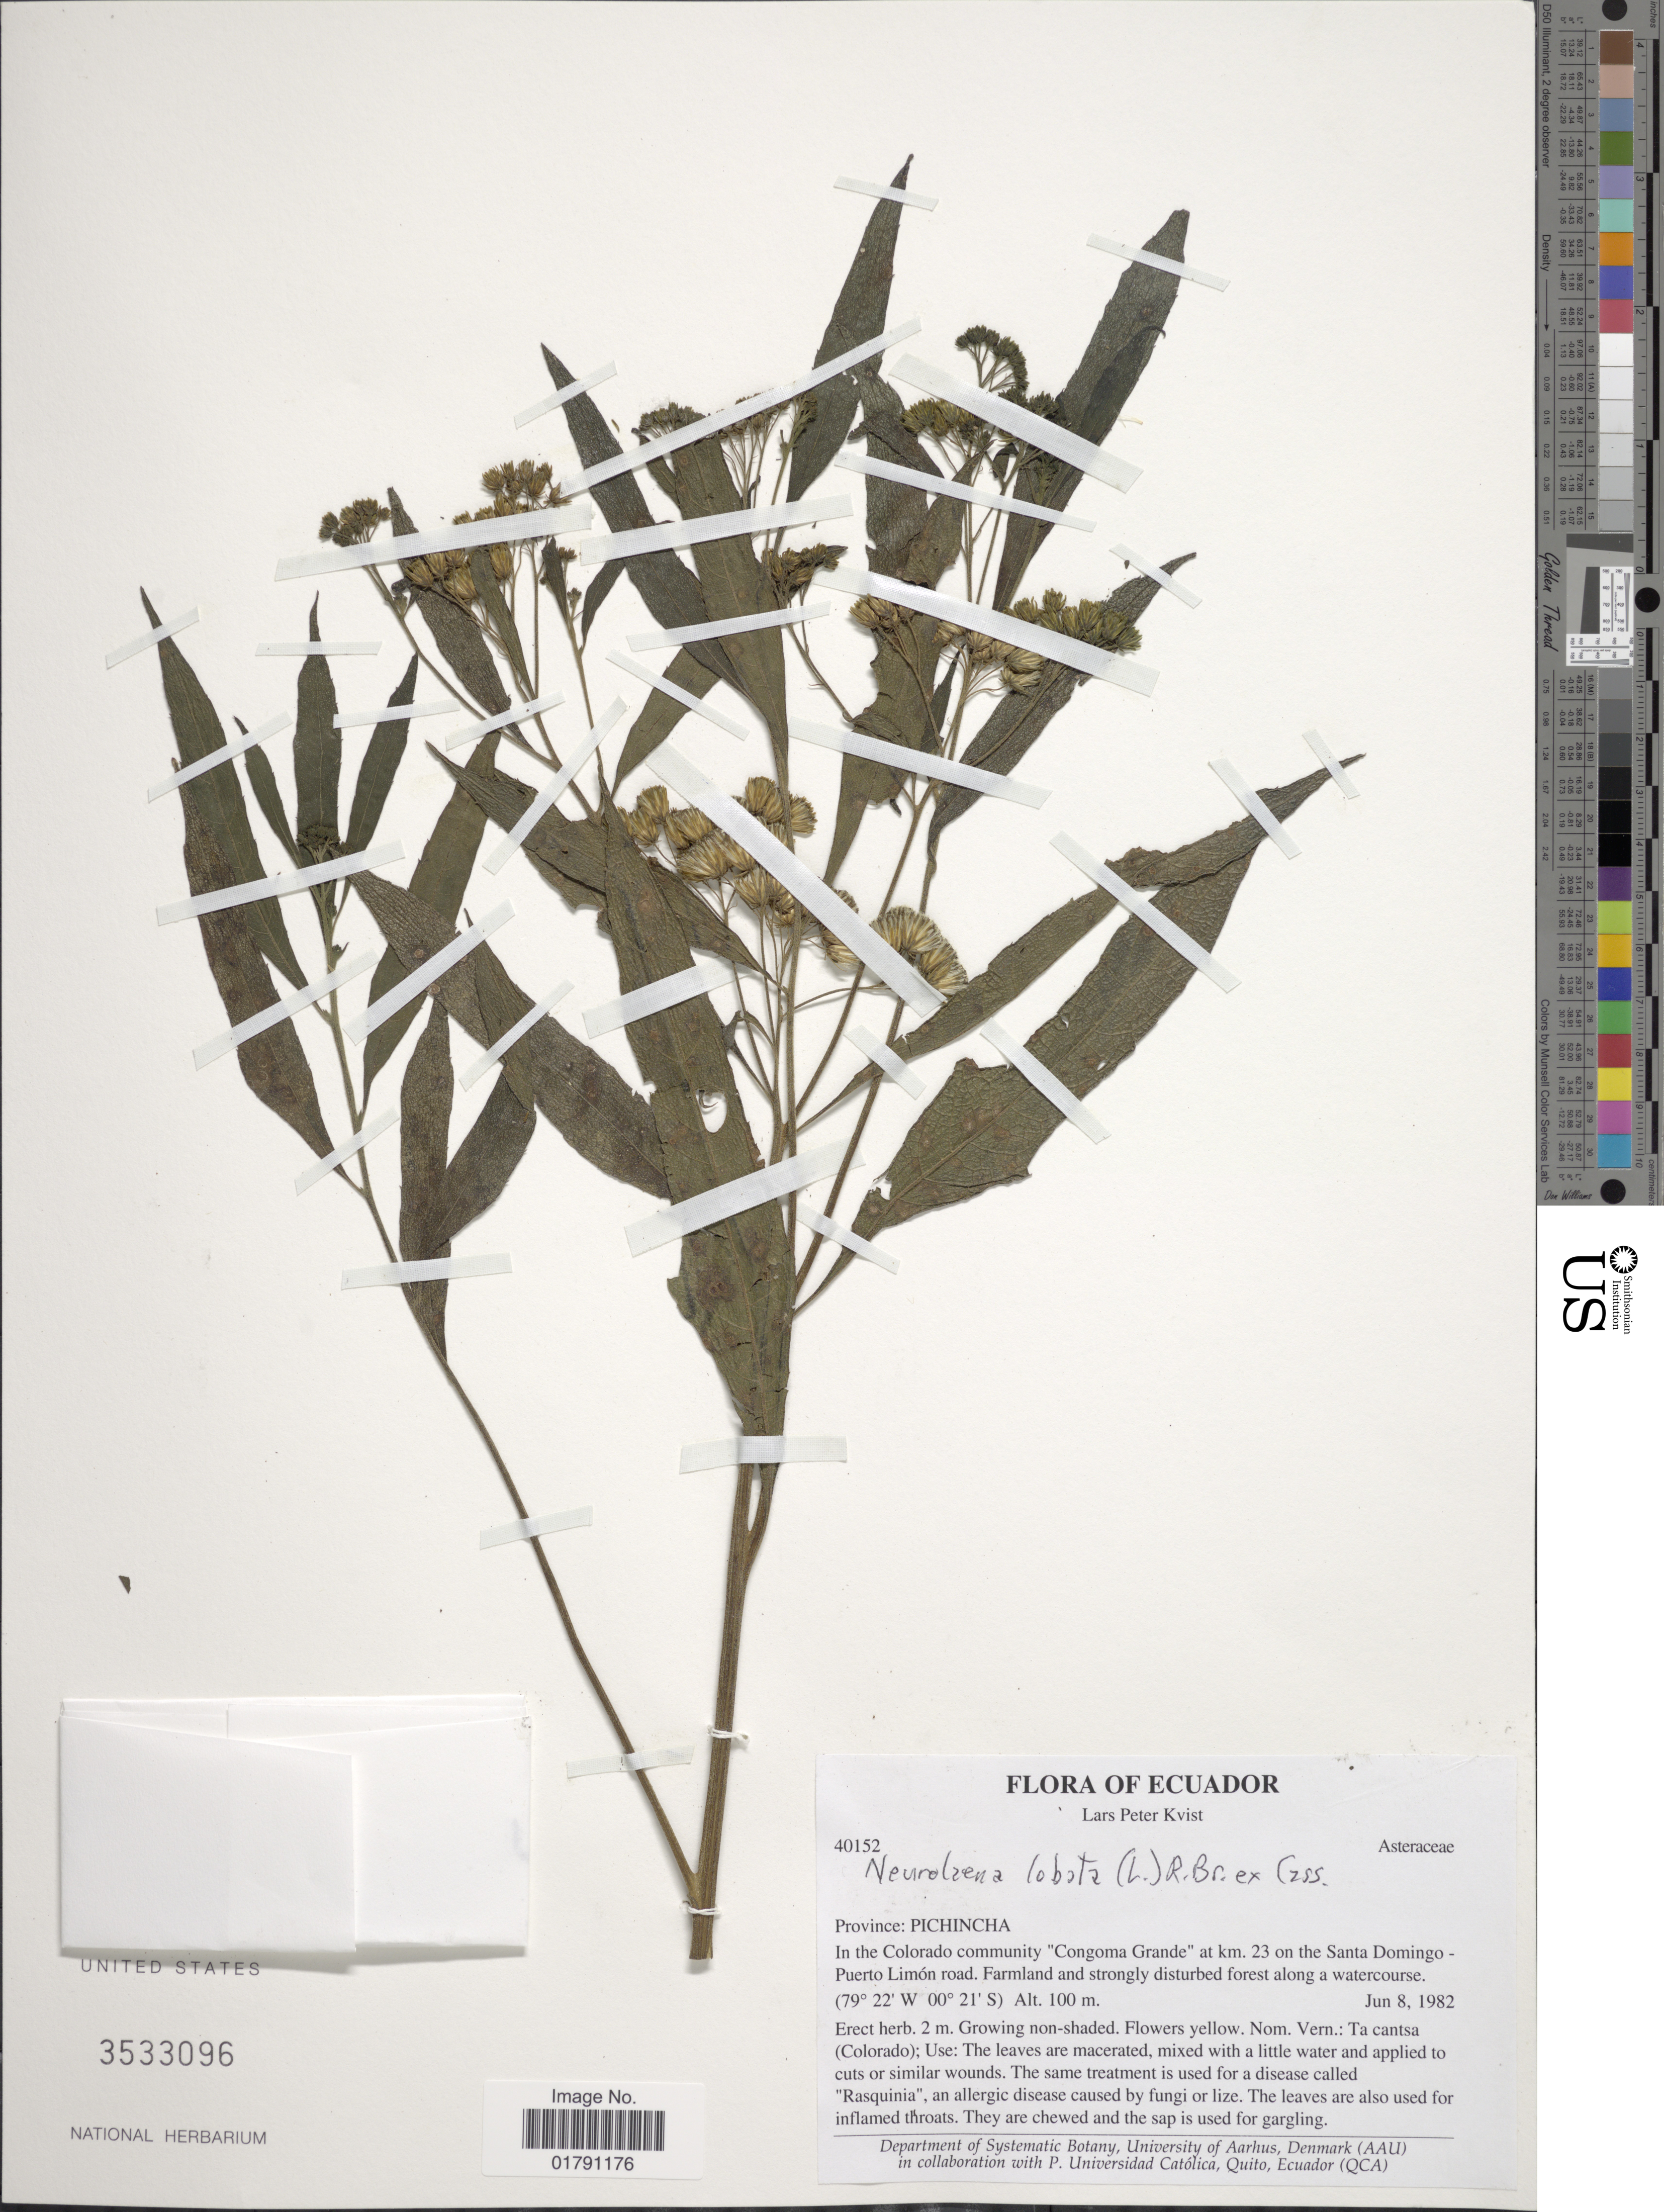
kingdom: Plantae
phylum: Tracheophyta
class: Magnoliopsida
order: Asterales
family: Asteraceae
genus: Neurolaena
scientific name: Neurolaena lobata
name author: (L.) R. Br. ex Cass.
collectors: L. P. Kvist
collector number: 40152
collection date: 1982-06-08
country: Ecuador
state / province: Pichincha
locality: In the Colorado community Congoma Grande at km 23 on the Santa Domingo-Puerto Limon road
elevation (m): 100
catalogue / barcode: US 3533096